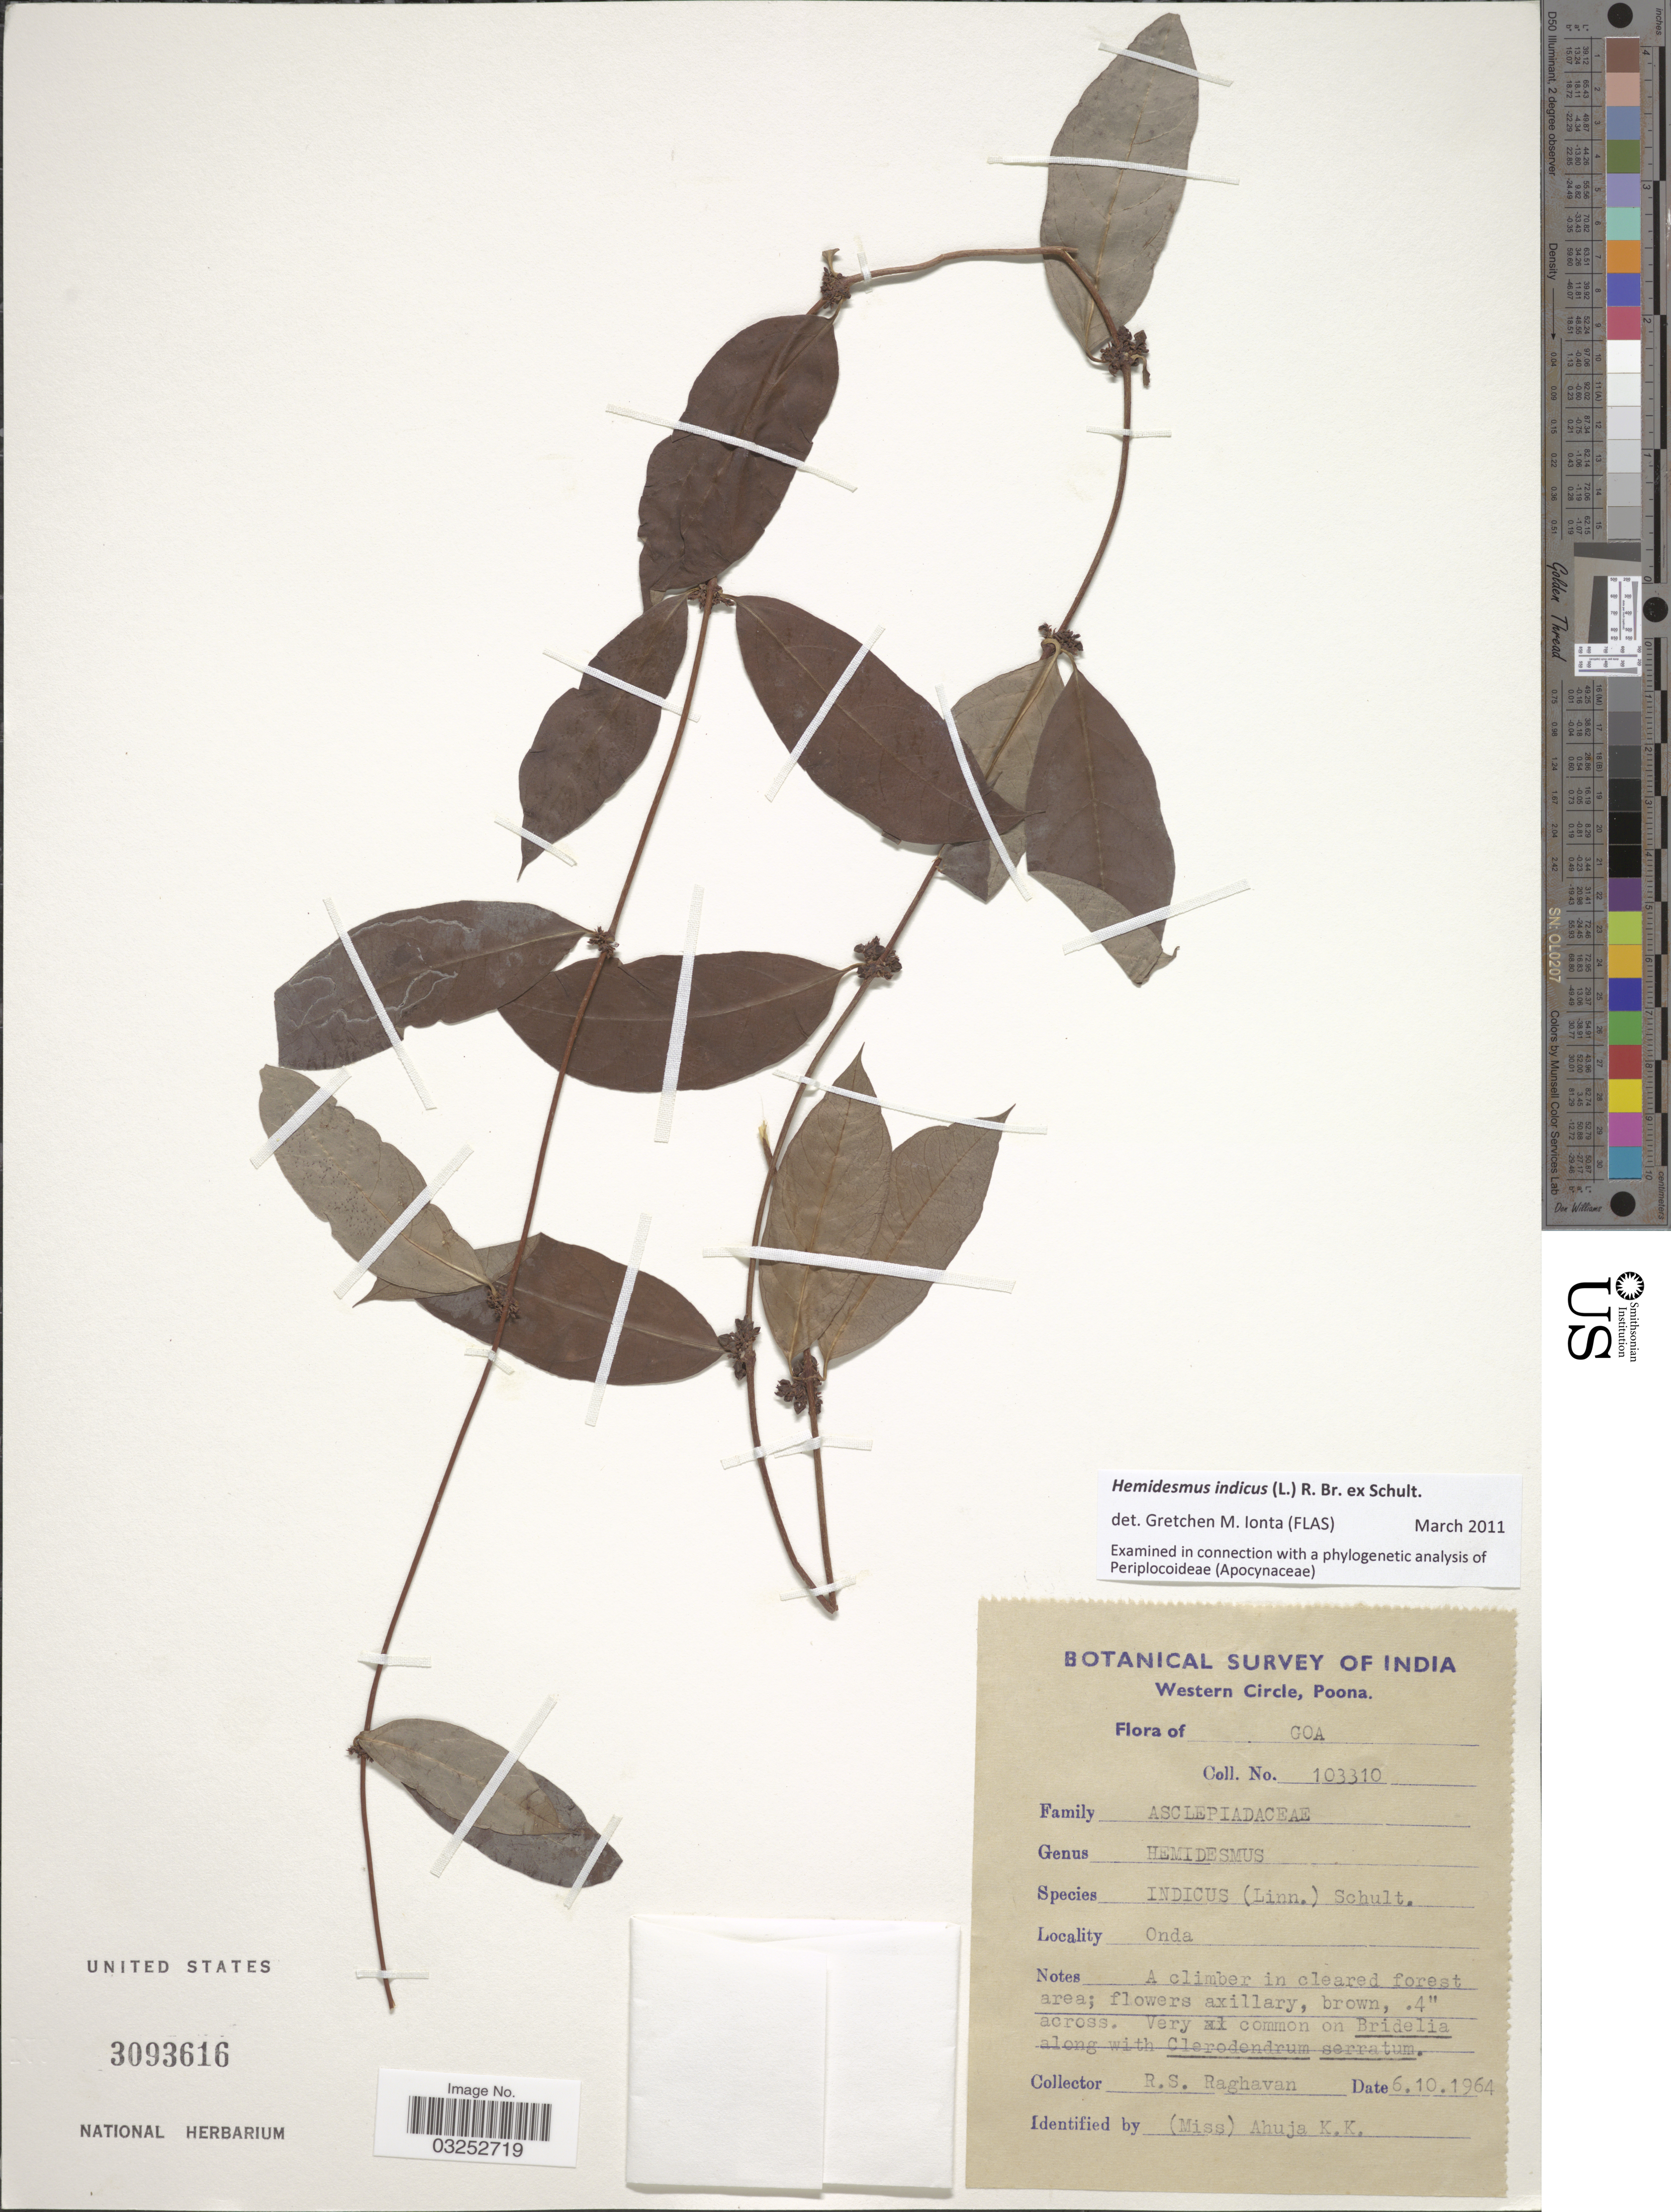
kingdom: Plantae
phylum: Tracheophyta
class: Magnoliopsida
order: Gentianales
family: Apocynaceae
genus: Hemidesmus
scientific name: Hemidesmus indicus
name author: (L.) R. Br. ex Schult.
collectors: R. Raghavan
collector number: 103310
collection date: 1964-10-06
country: India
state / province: Goa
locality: Onda.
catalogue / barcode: US 3093616